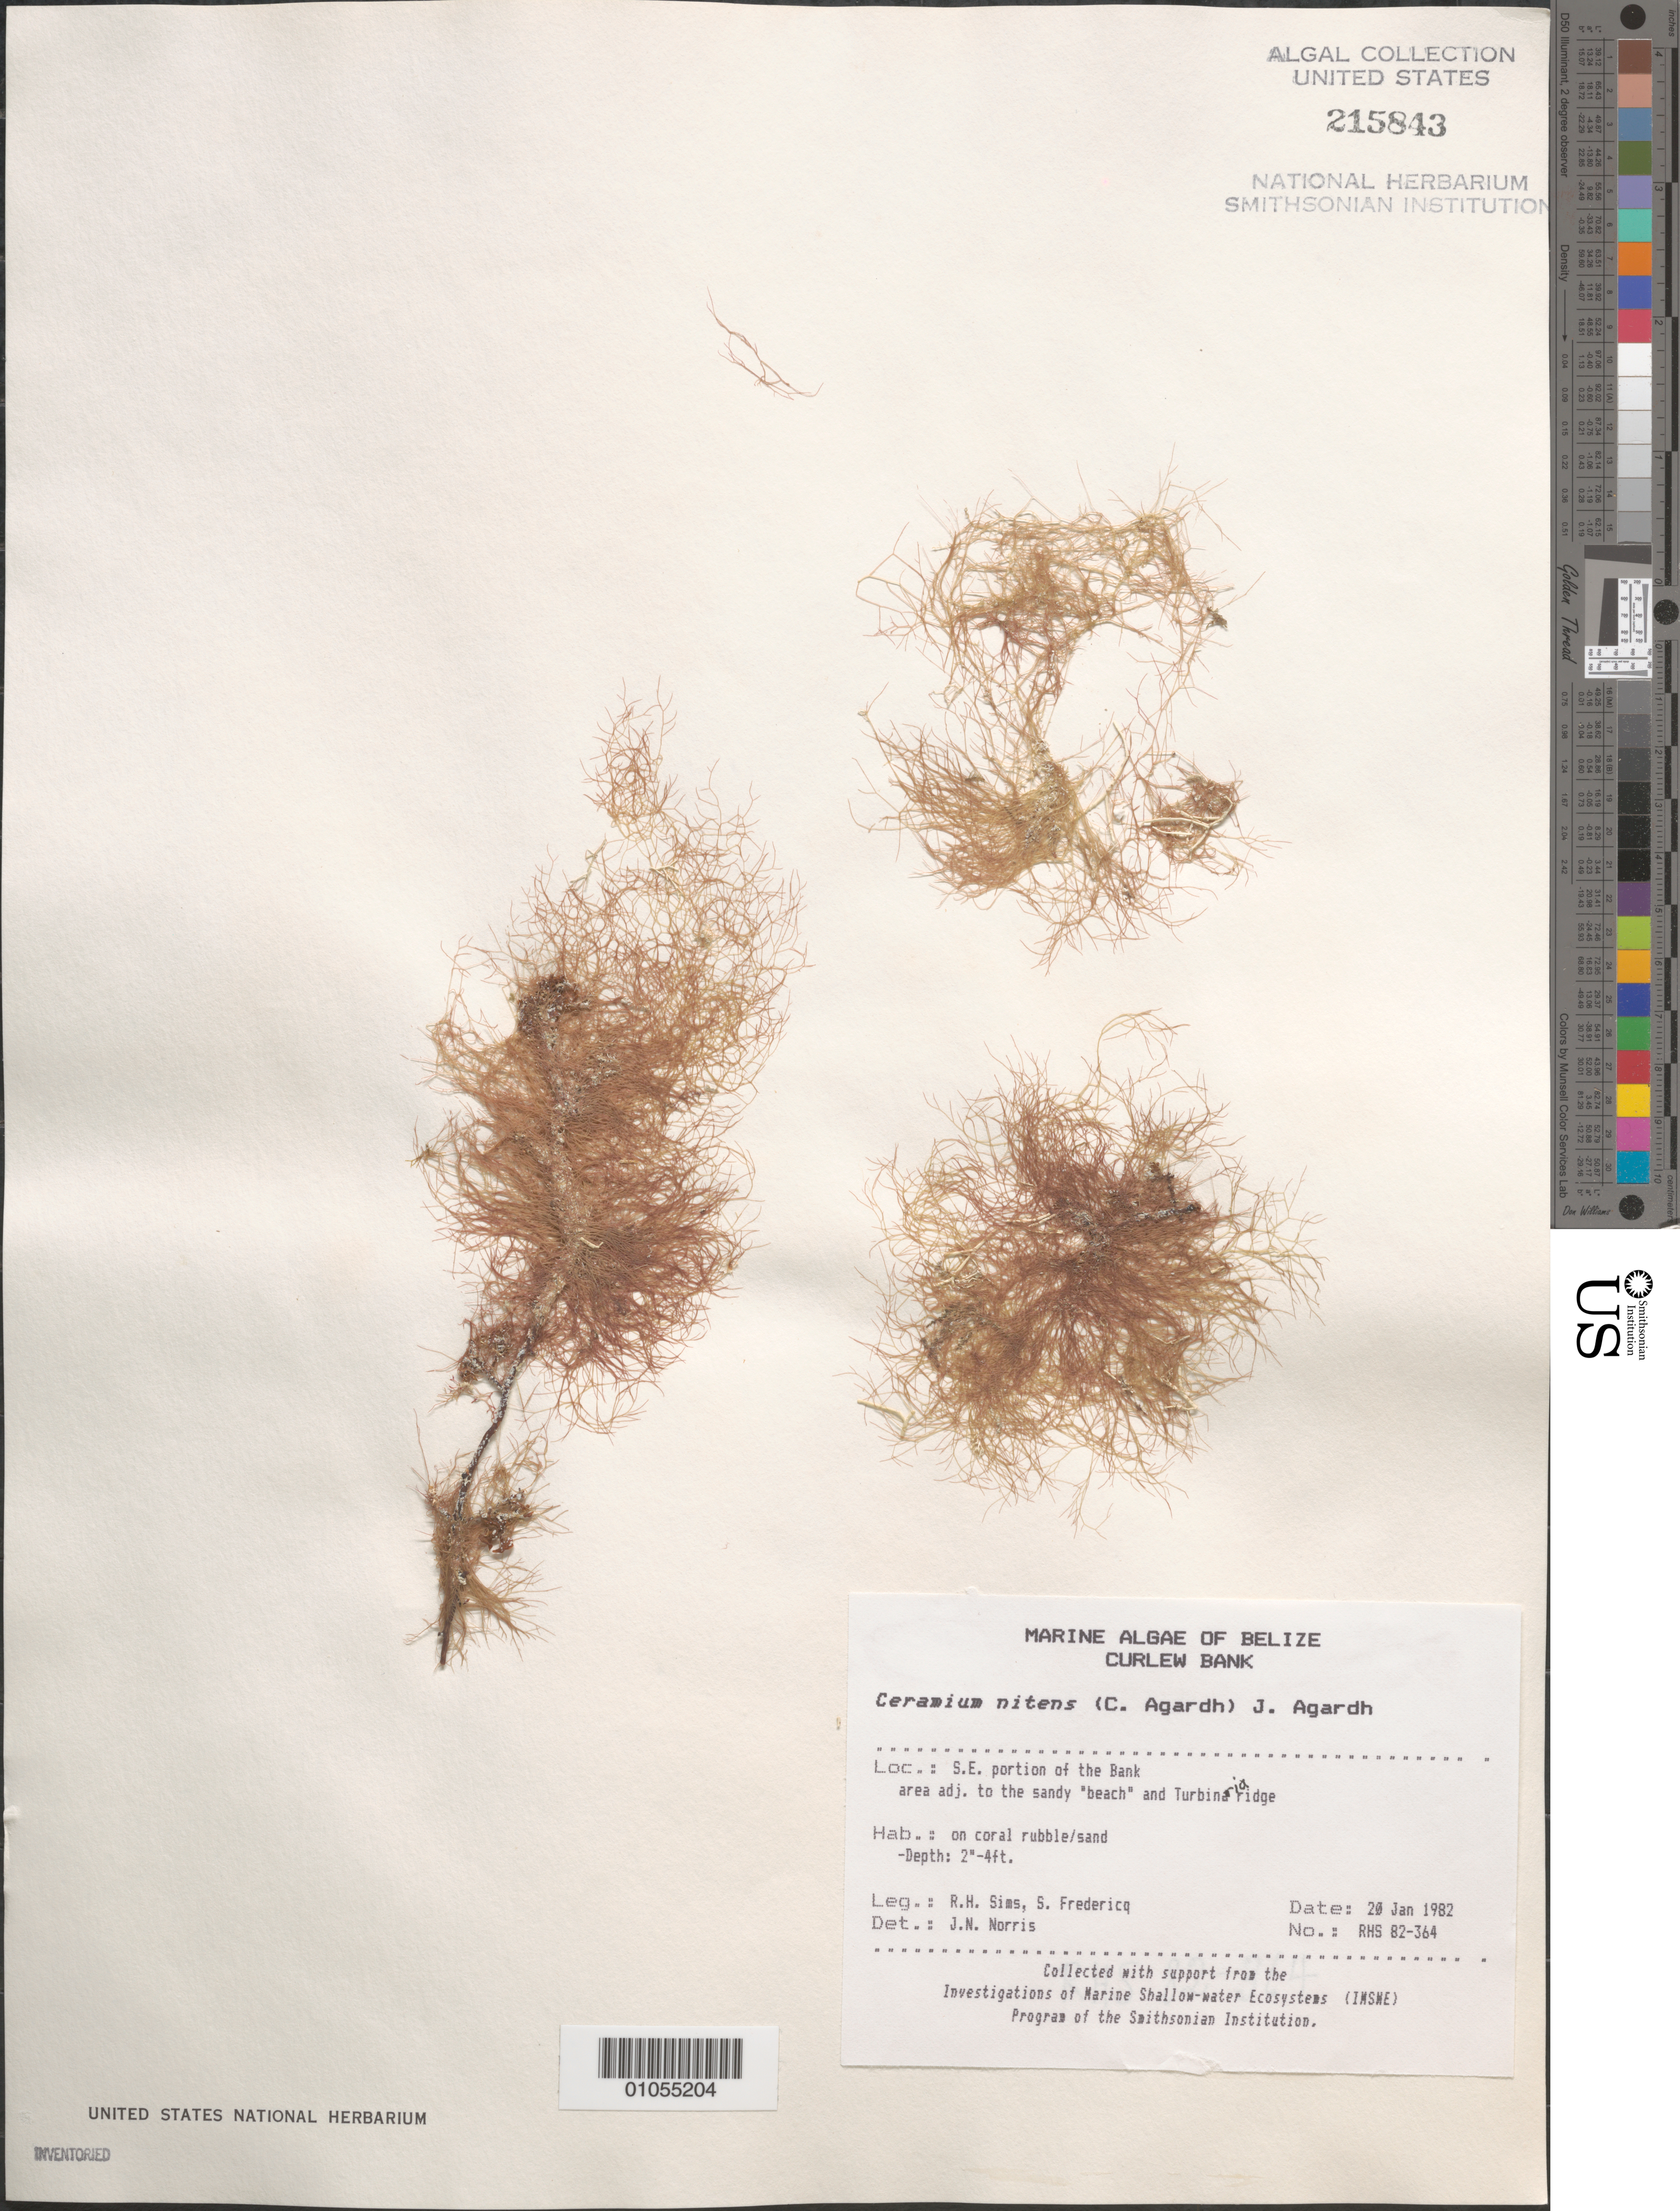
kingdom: Plantae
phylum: Rhodophyta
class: Florideophyceae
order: Ceramiales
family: Ceramiaceae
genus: Ceramium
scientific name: Ceramium nitens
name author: (C. Agardh) J. Agardh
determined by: Norris, James N.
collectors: R. H. Sims & S. Fredericq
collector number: RHS 82-364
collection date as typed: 20 Jan 1982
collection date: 1982-01-20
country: Belize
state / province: Stann Creek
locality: Curlew Bank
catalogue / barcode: US 215843